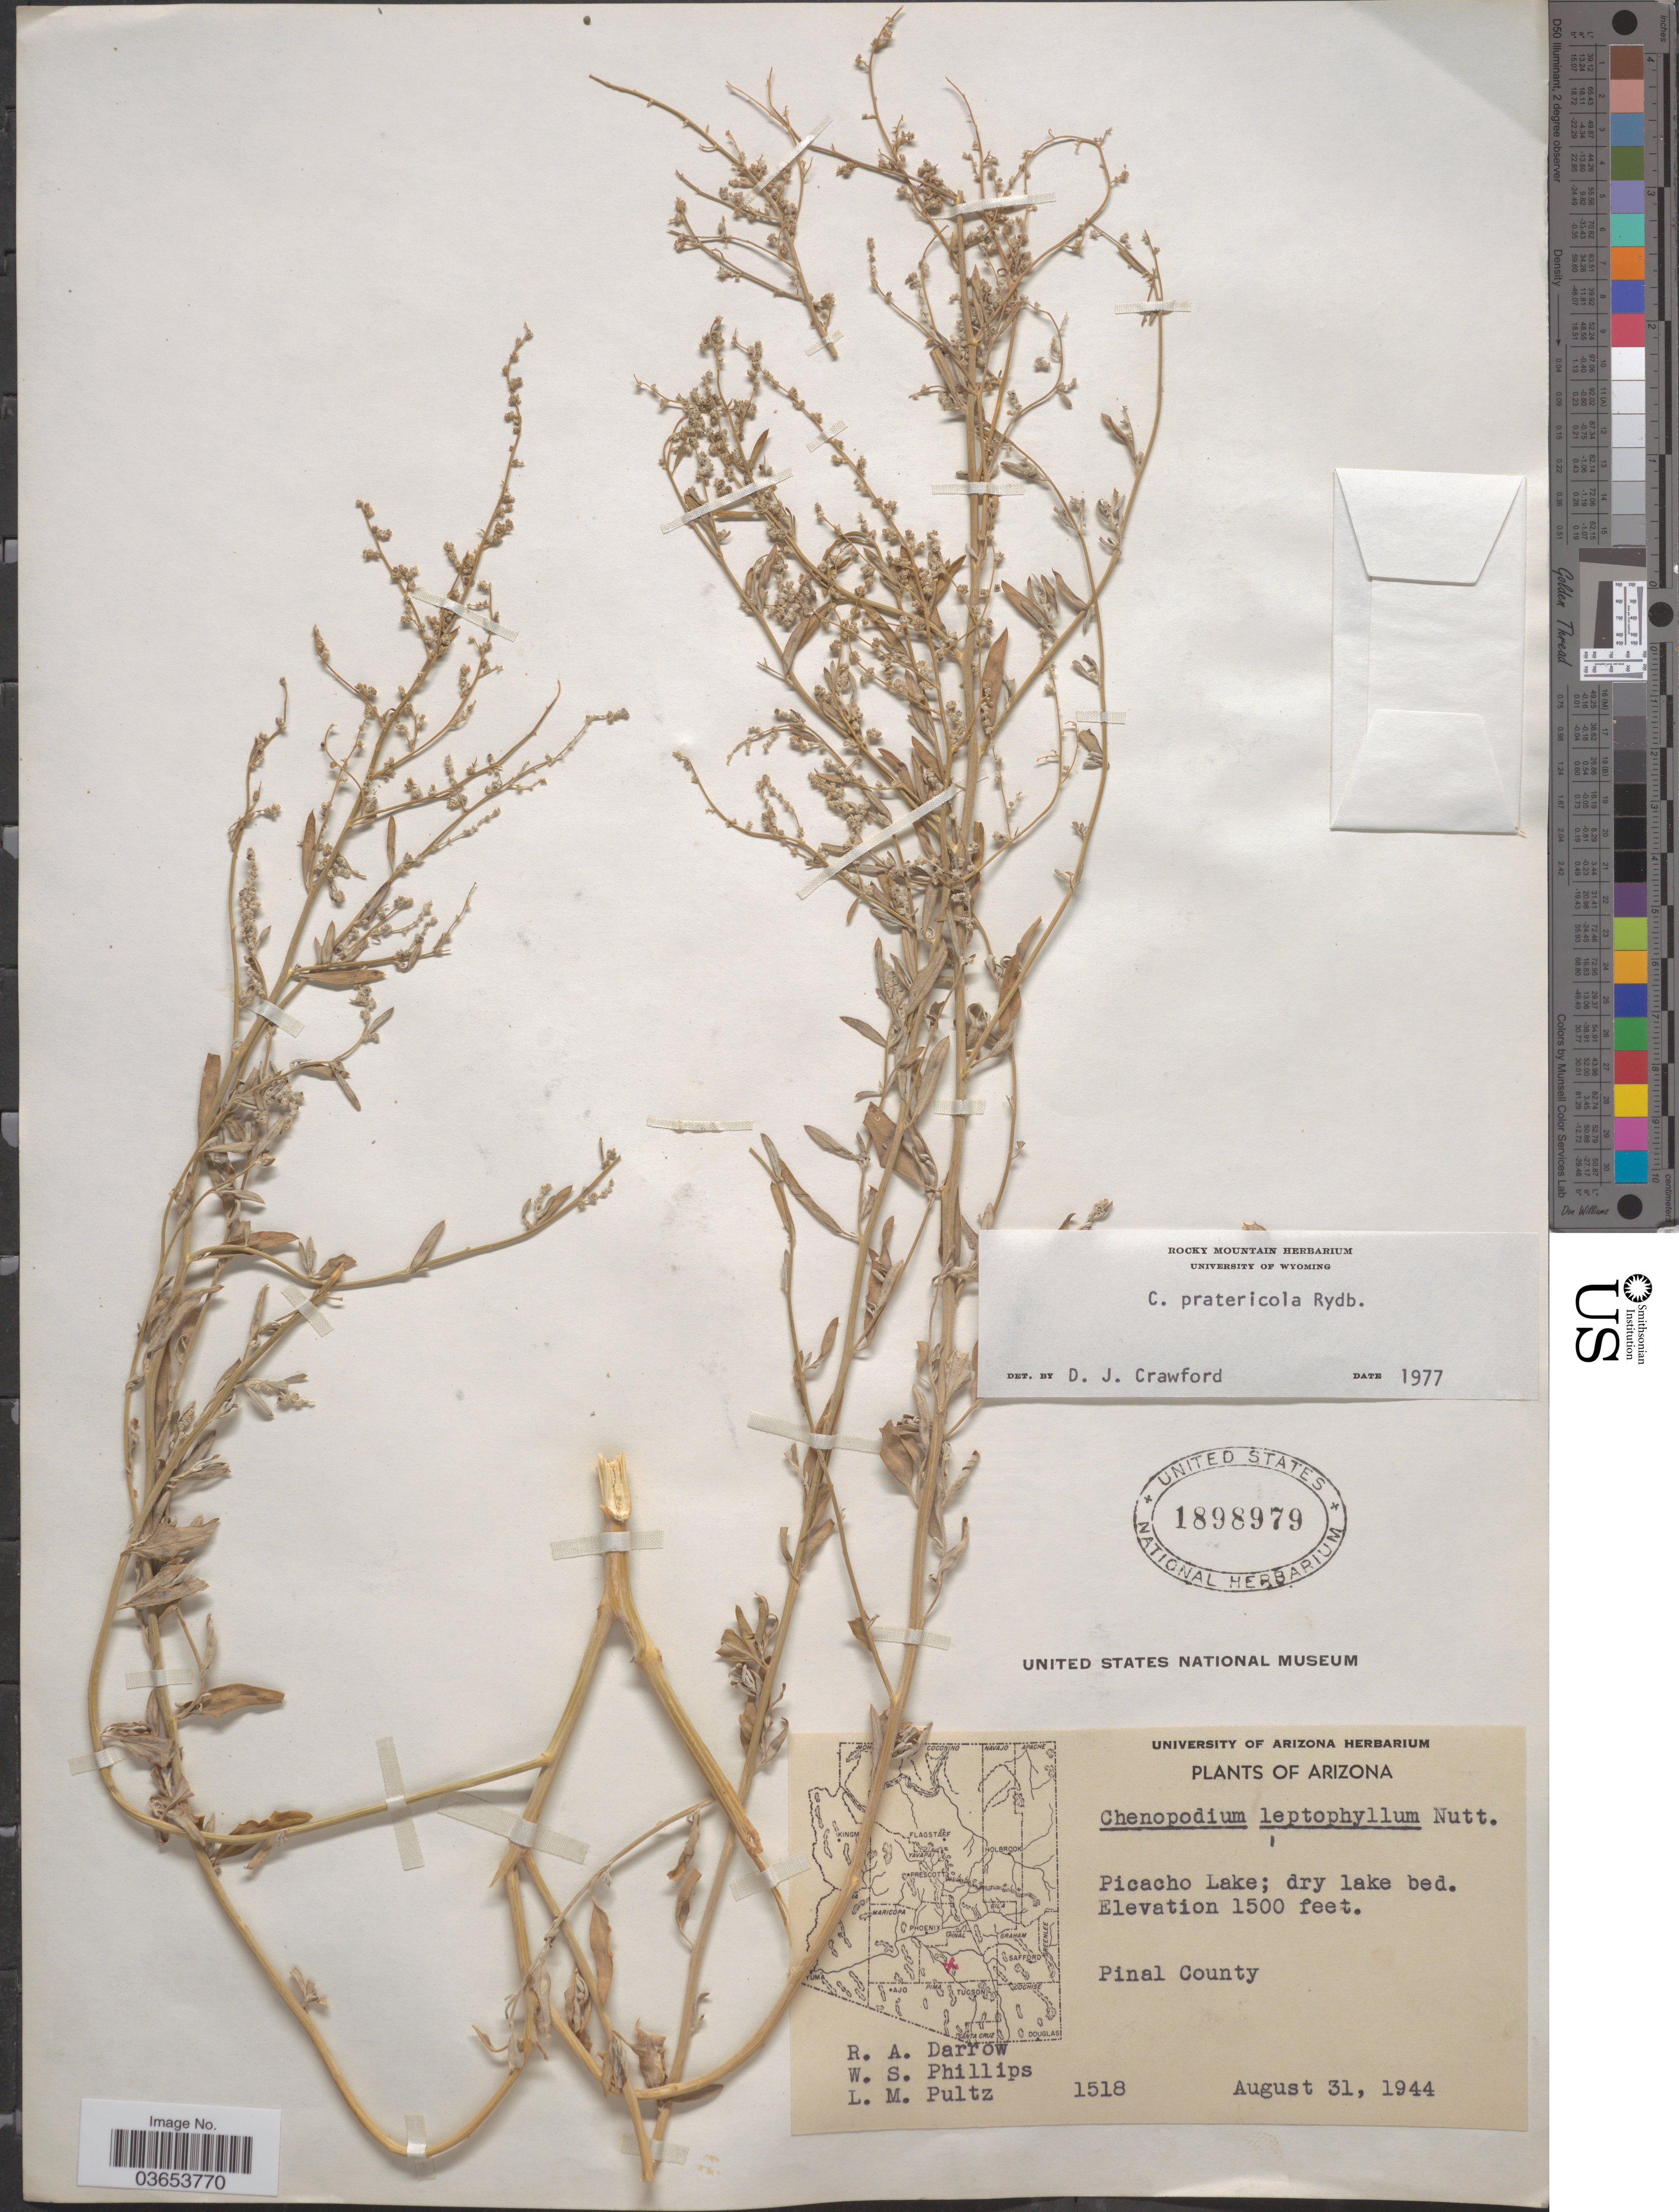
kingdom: Plantae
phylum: Tracheophyta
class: Magnoliopsida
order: Caryophyllales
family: Amaranthaceae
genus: Chenopodium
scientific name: Chenopodium pratericola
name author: Rydb.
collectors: R. A. Darrow, W. S. Phillips & L. Pultz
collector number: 1518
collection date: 1944-08-31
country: United States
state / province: Arizona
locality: Picacho Lake. Pinal County.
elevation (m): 457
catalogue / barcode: US 1898979